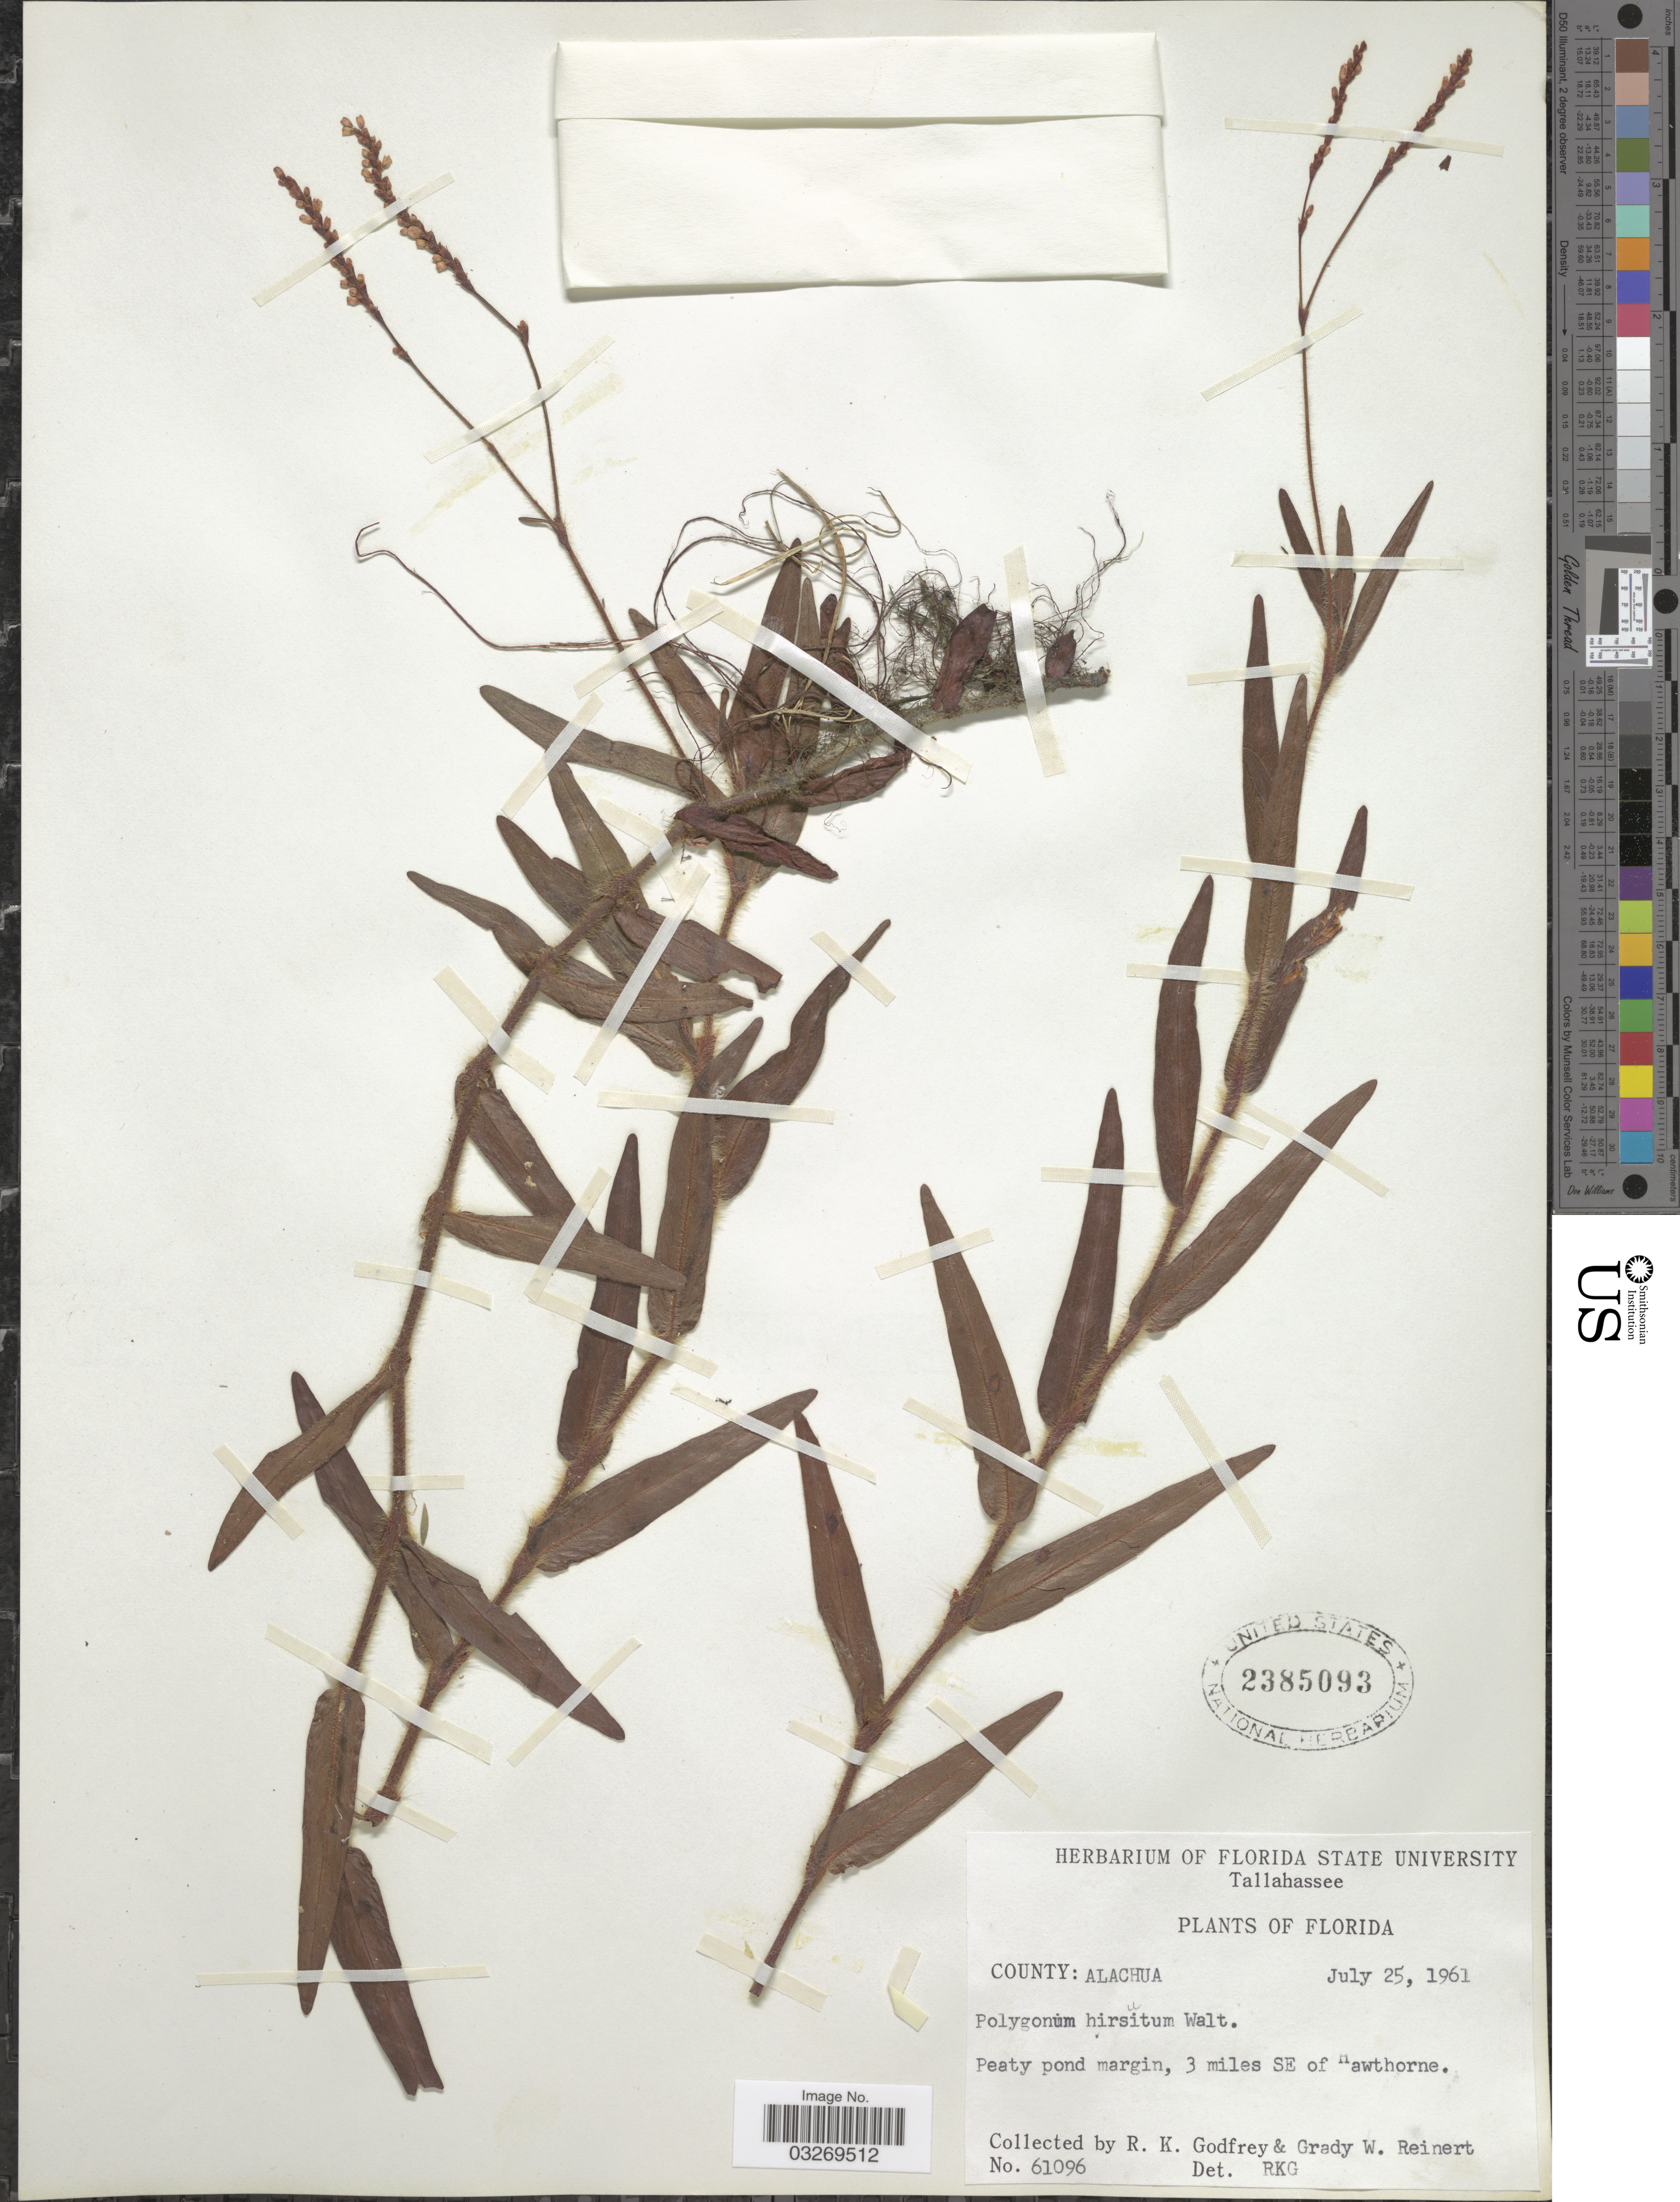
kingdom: Plantae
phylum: Tracheophyta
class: Magnoliopsida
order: Caryophyllales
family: Polygonaceae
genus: Persicaria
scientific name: Persicaria hirsuta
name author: (Walter) Small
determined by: Atha, D. E.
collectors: R. K. Godfrey & G. Reinert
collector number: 61096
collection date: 1961-07-25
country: United States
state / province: Florida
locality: County: Alachua, Peaty pond margin, 3 miles SE of Hawthorne.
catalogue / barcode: US 2385093